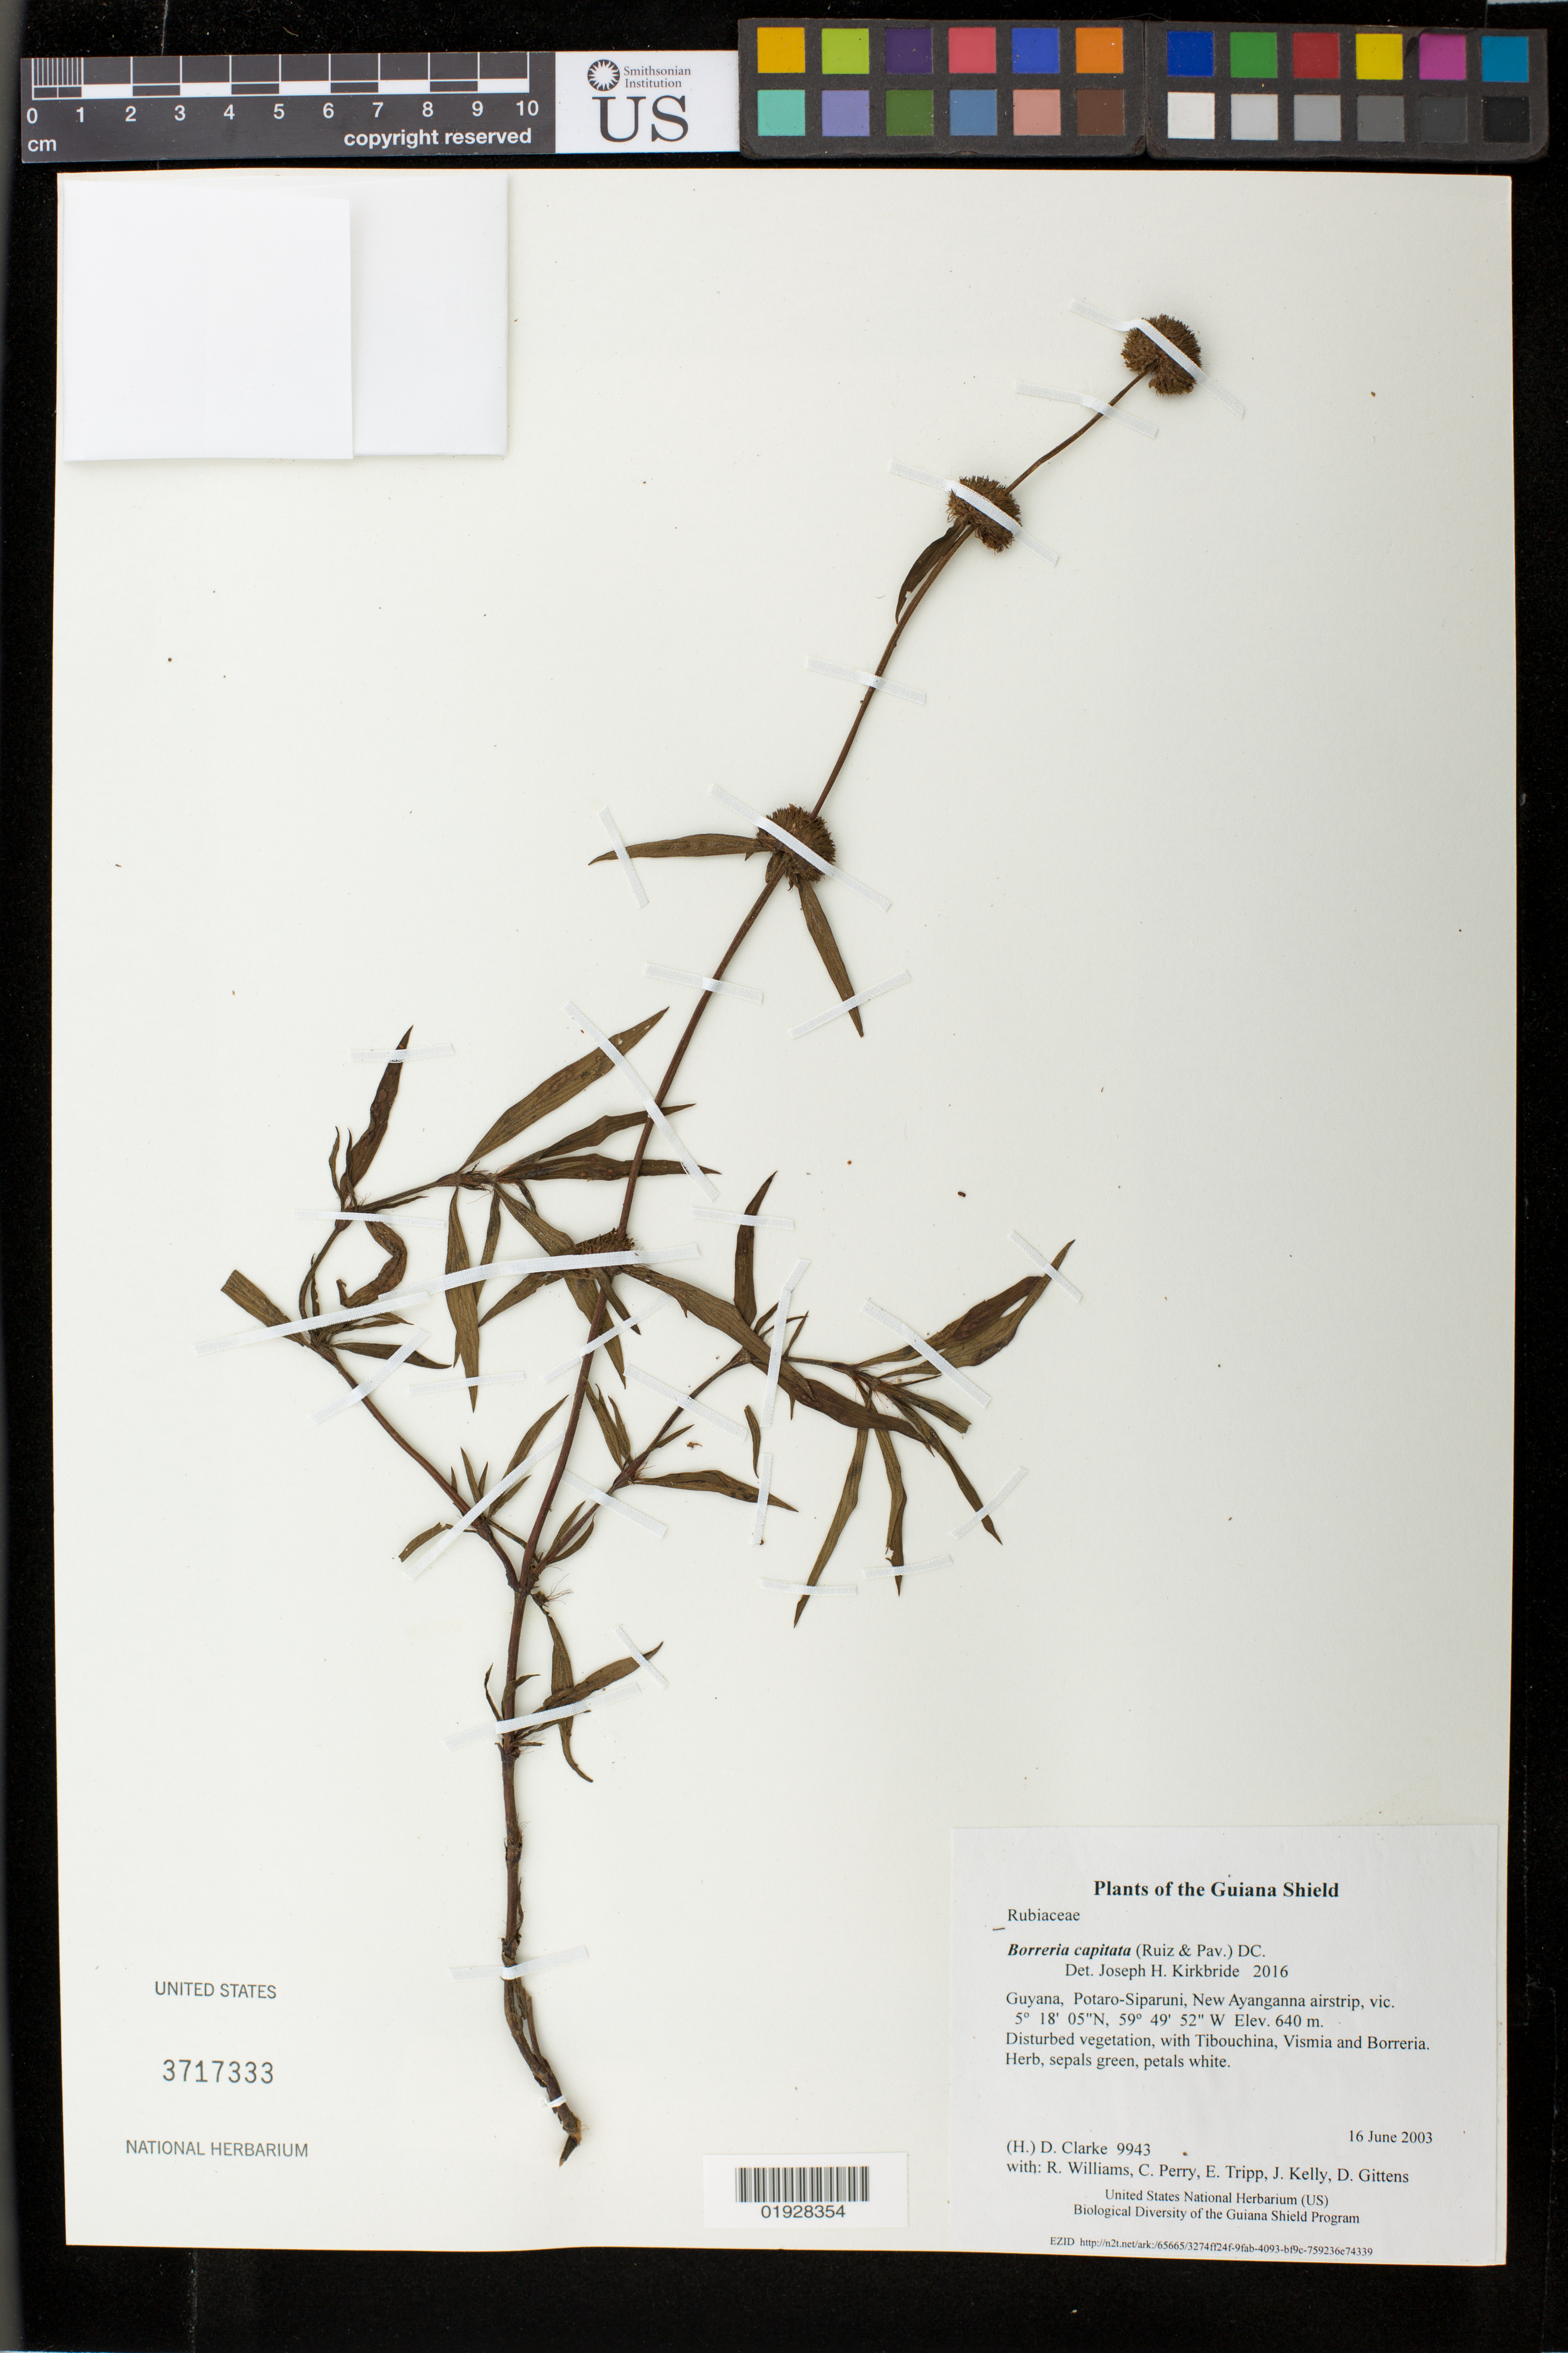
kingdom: Plantae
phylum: Tracheophyta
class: Magnoliopsida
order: Gentianales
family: Rubiaceae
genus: Borreria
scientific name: Borreria capitata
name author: (Ruiz & Pav.) DC.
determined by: Kirkbride, J. H.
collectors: H. D. Clarke, R. Williams, C. Perry, E. Tripp, J. Kelly, D. Gittens & S. R. Stern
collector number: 9943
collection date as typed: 16 June 2003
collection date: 2003-06-16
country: Guyana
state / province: Potaro-Siparuni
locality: New Ayanganna airstrip, vic.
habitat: Disturbed vegetation, with Tibouchina, Vismia and Borreria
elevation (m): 640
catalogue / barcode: US 3717333